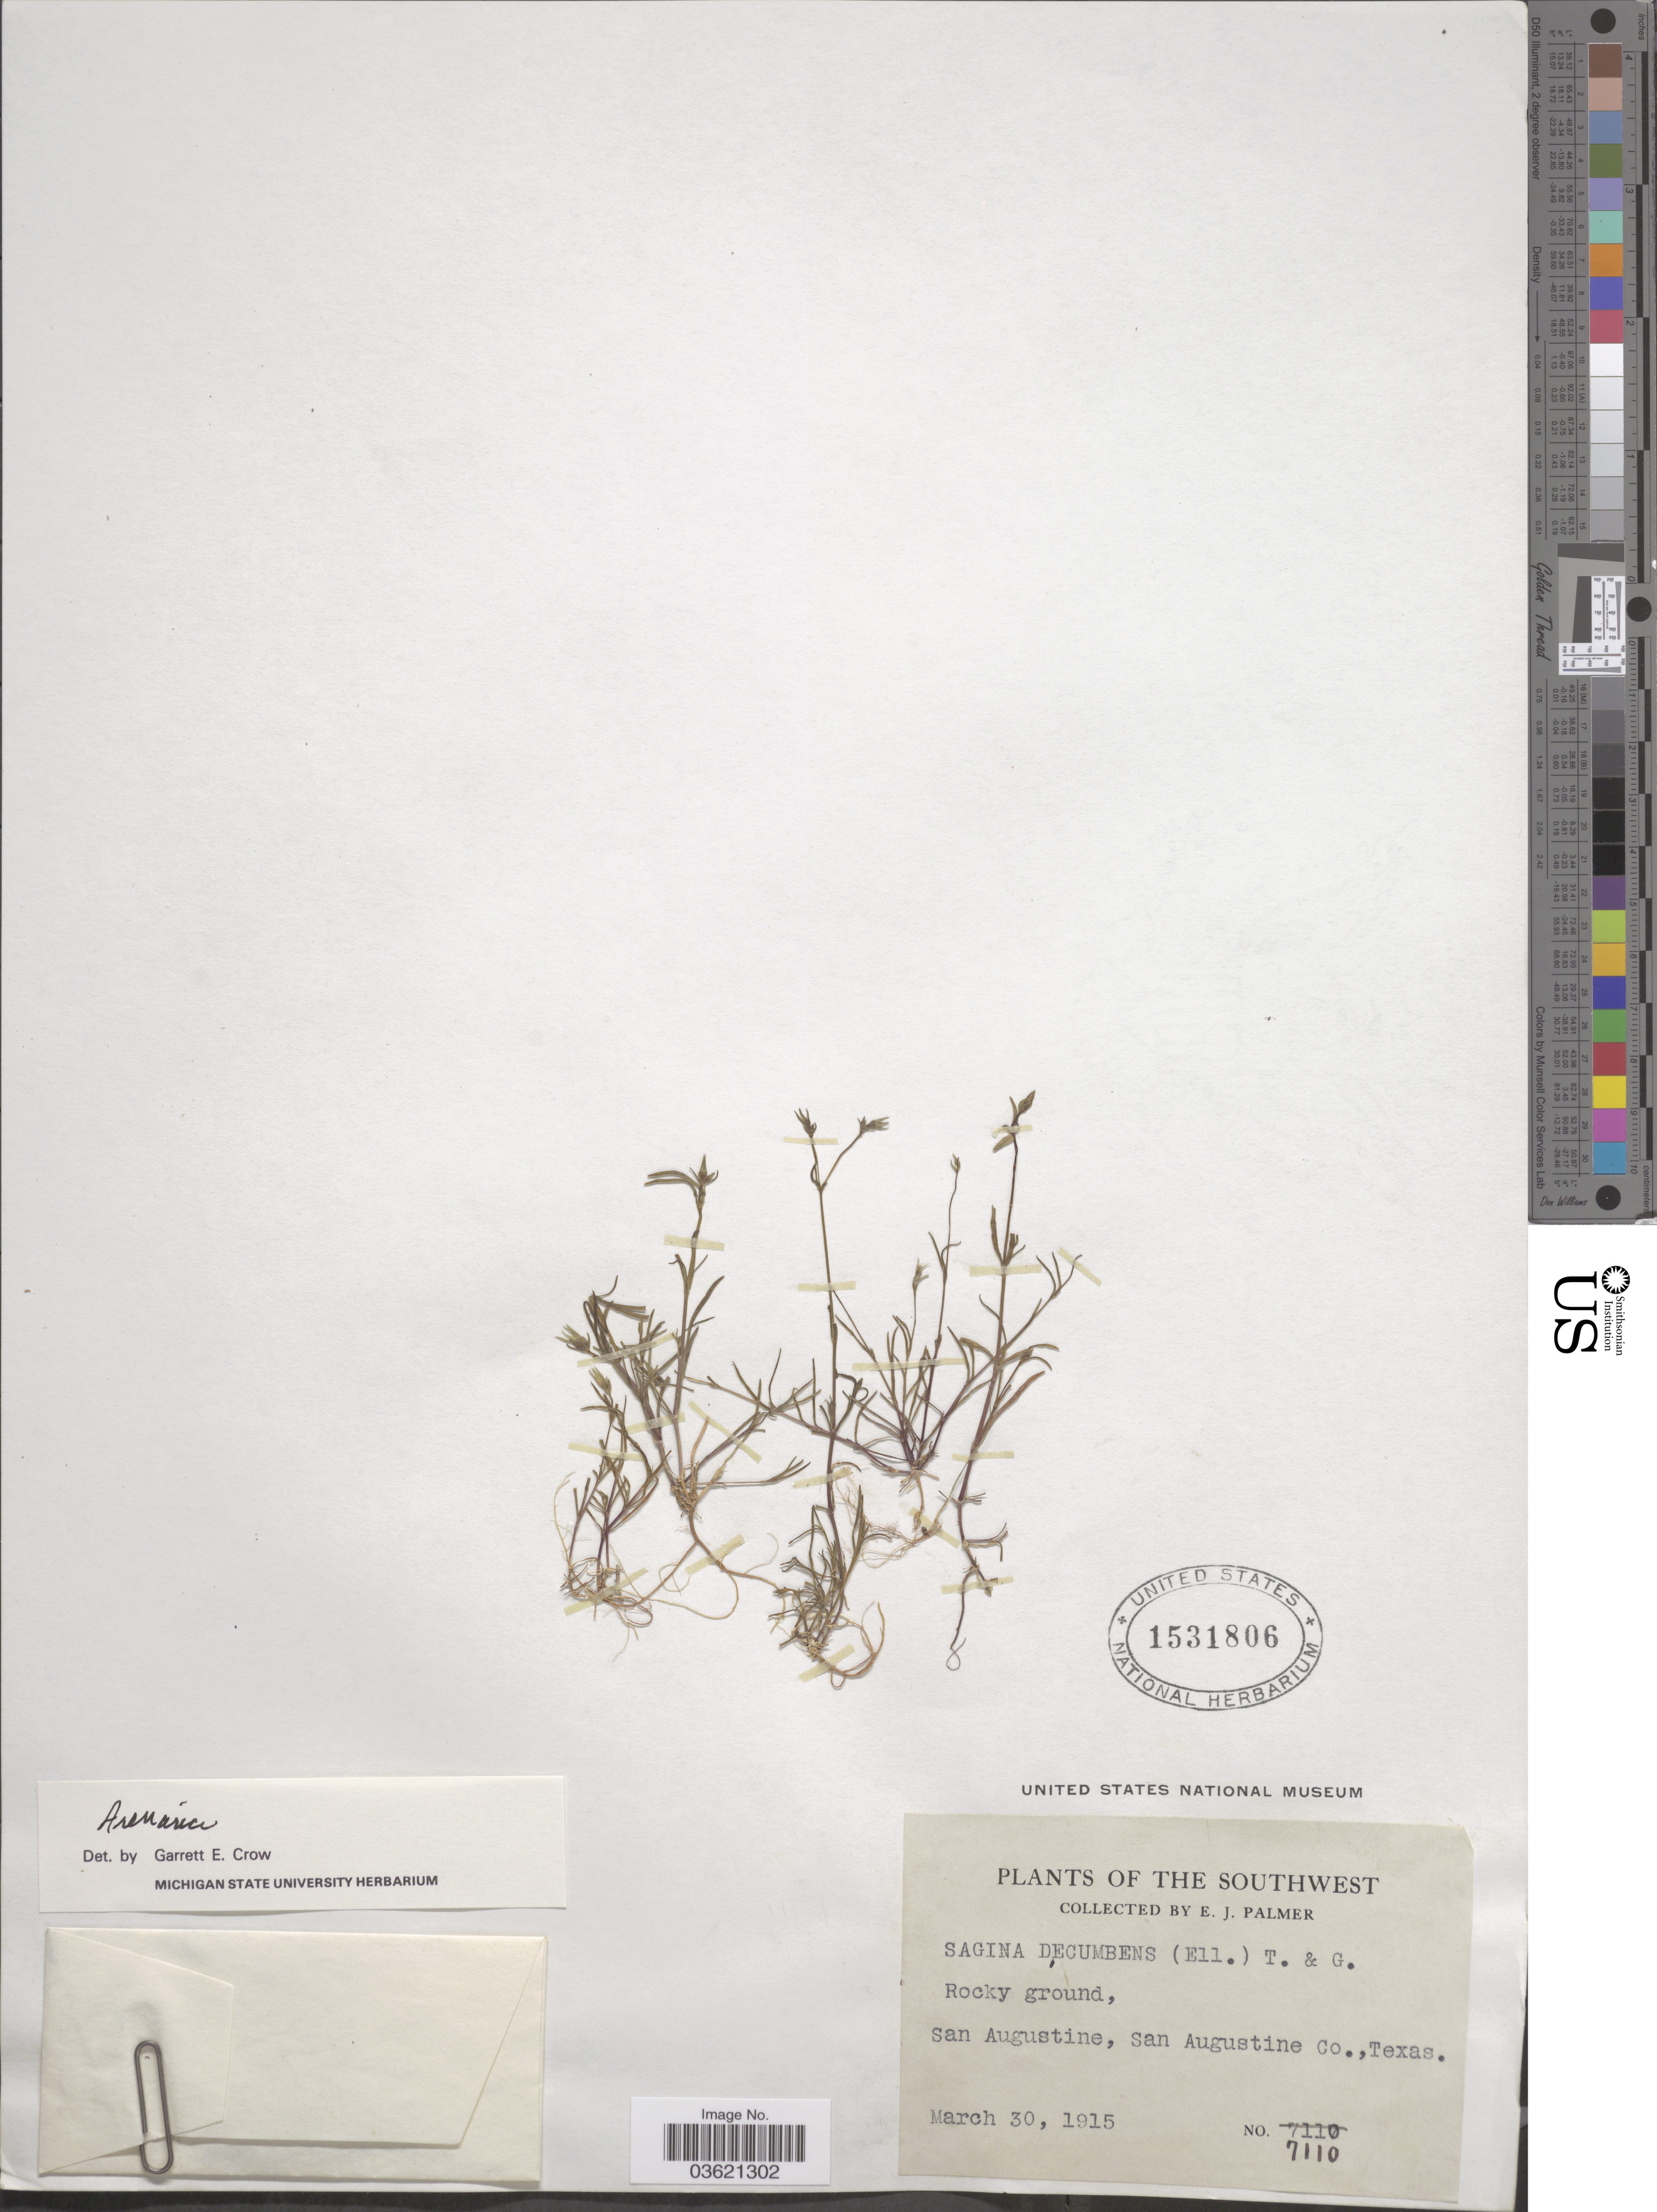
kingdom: Plantae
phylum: Tracheophyta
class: Magnoliopsida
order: Caryophyllales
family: Caryophyllaceae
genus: Arenaria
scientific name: Arenaria sp.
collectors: E. J. Palmer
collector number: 7110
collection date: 1915-03-30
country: United States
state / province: Texas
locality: The Southwest. San Augustine, San Augustine Co.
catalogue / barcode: US 1531806